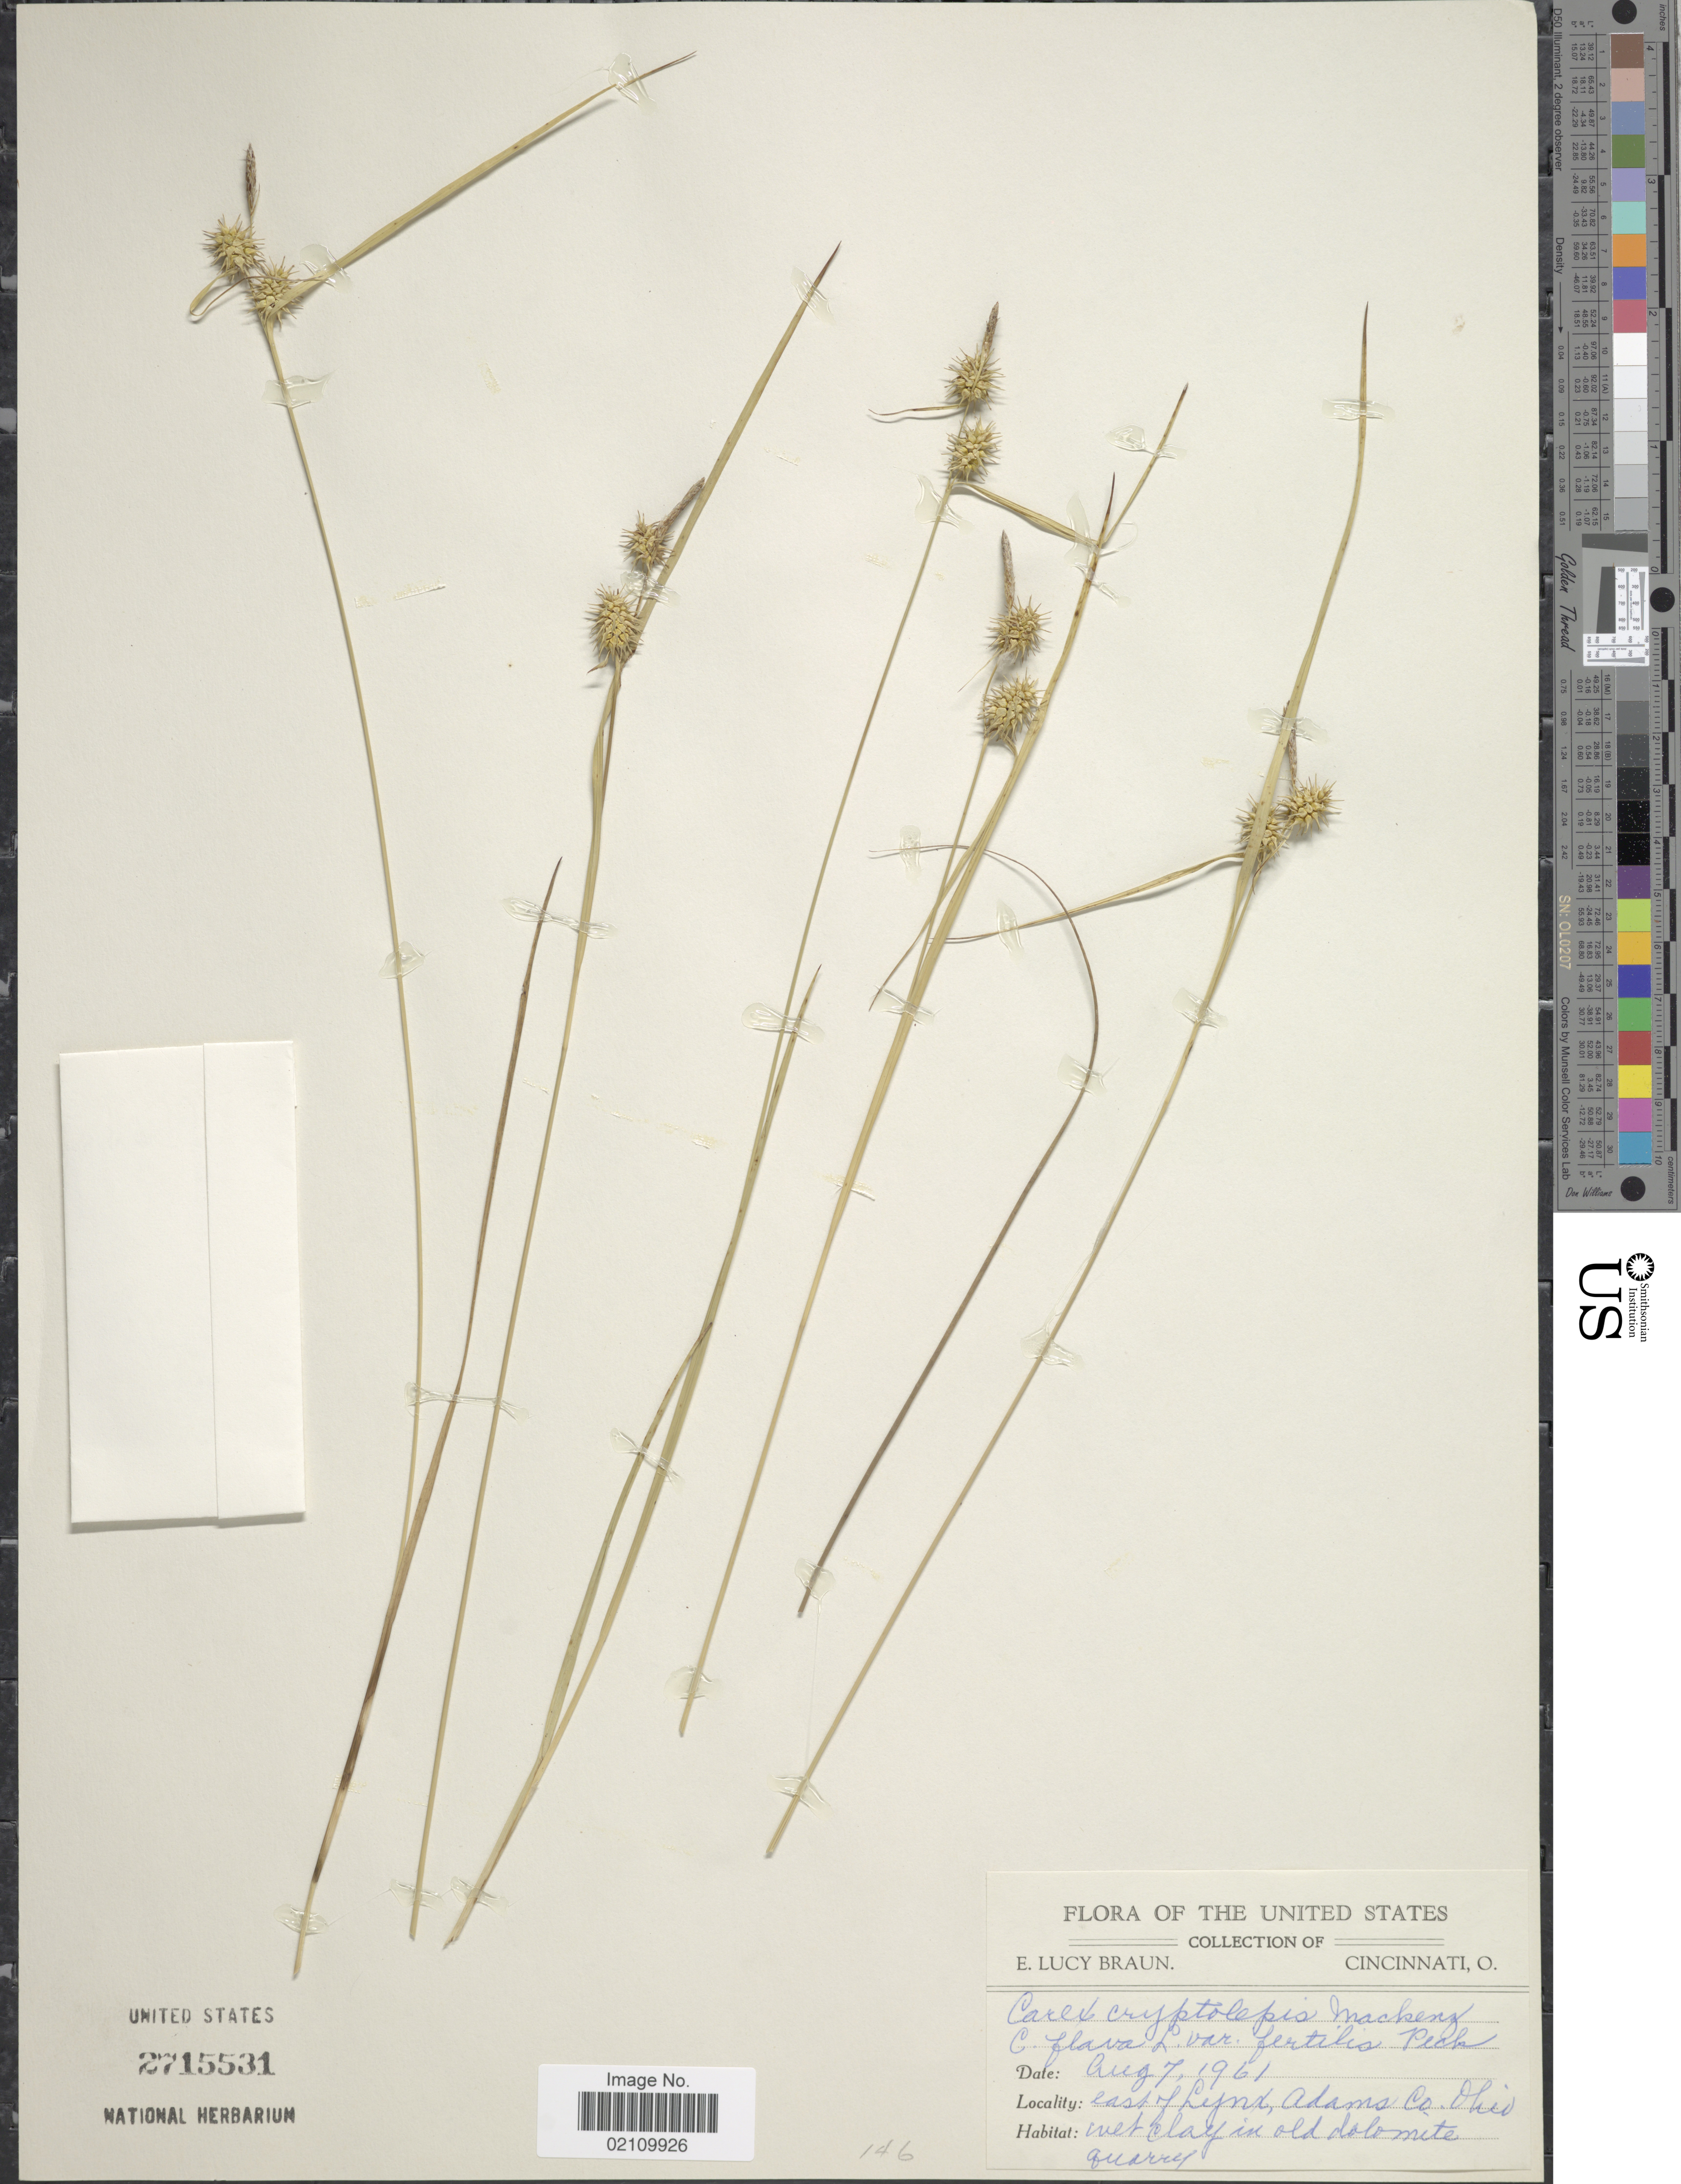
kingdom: Plantae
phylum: Tracheophyta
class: Liliopsida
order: Poales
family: Cyperaceae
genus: Carex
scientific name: Carex flava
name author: L.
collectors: E. L. Braun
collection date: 1961-08-07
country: United States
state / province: Ohio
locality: East of Lynd, Adams Co.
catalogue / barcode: US 2715531